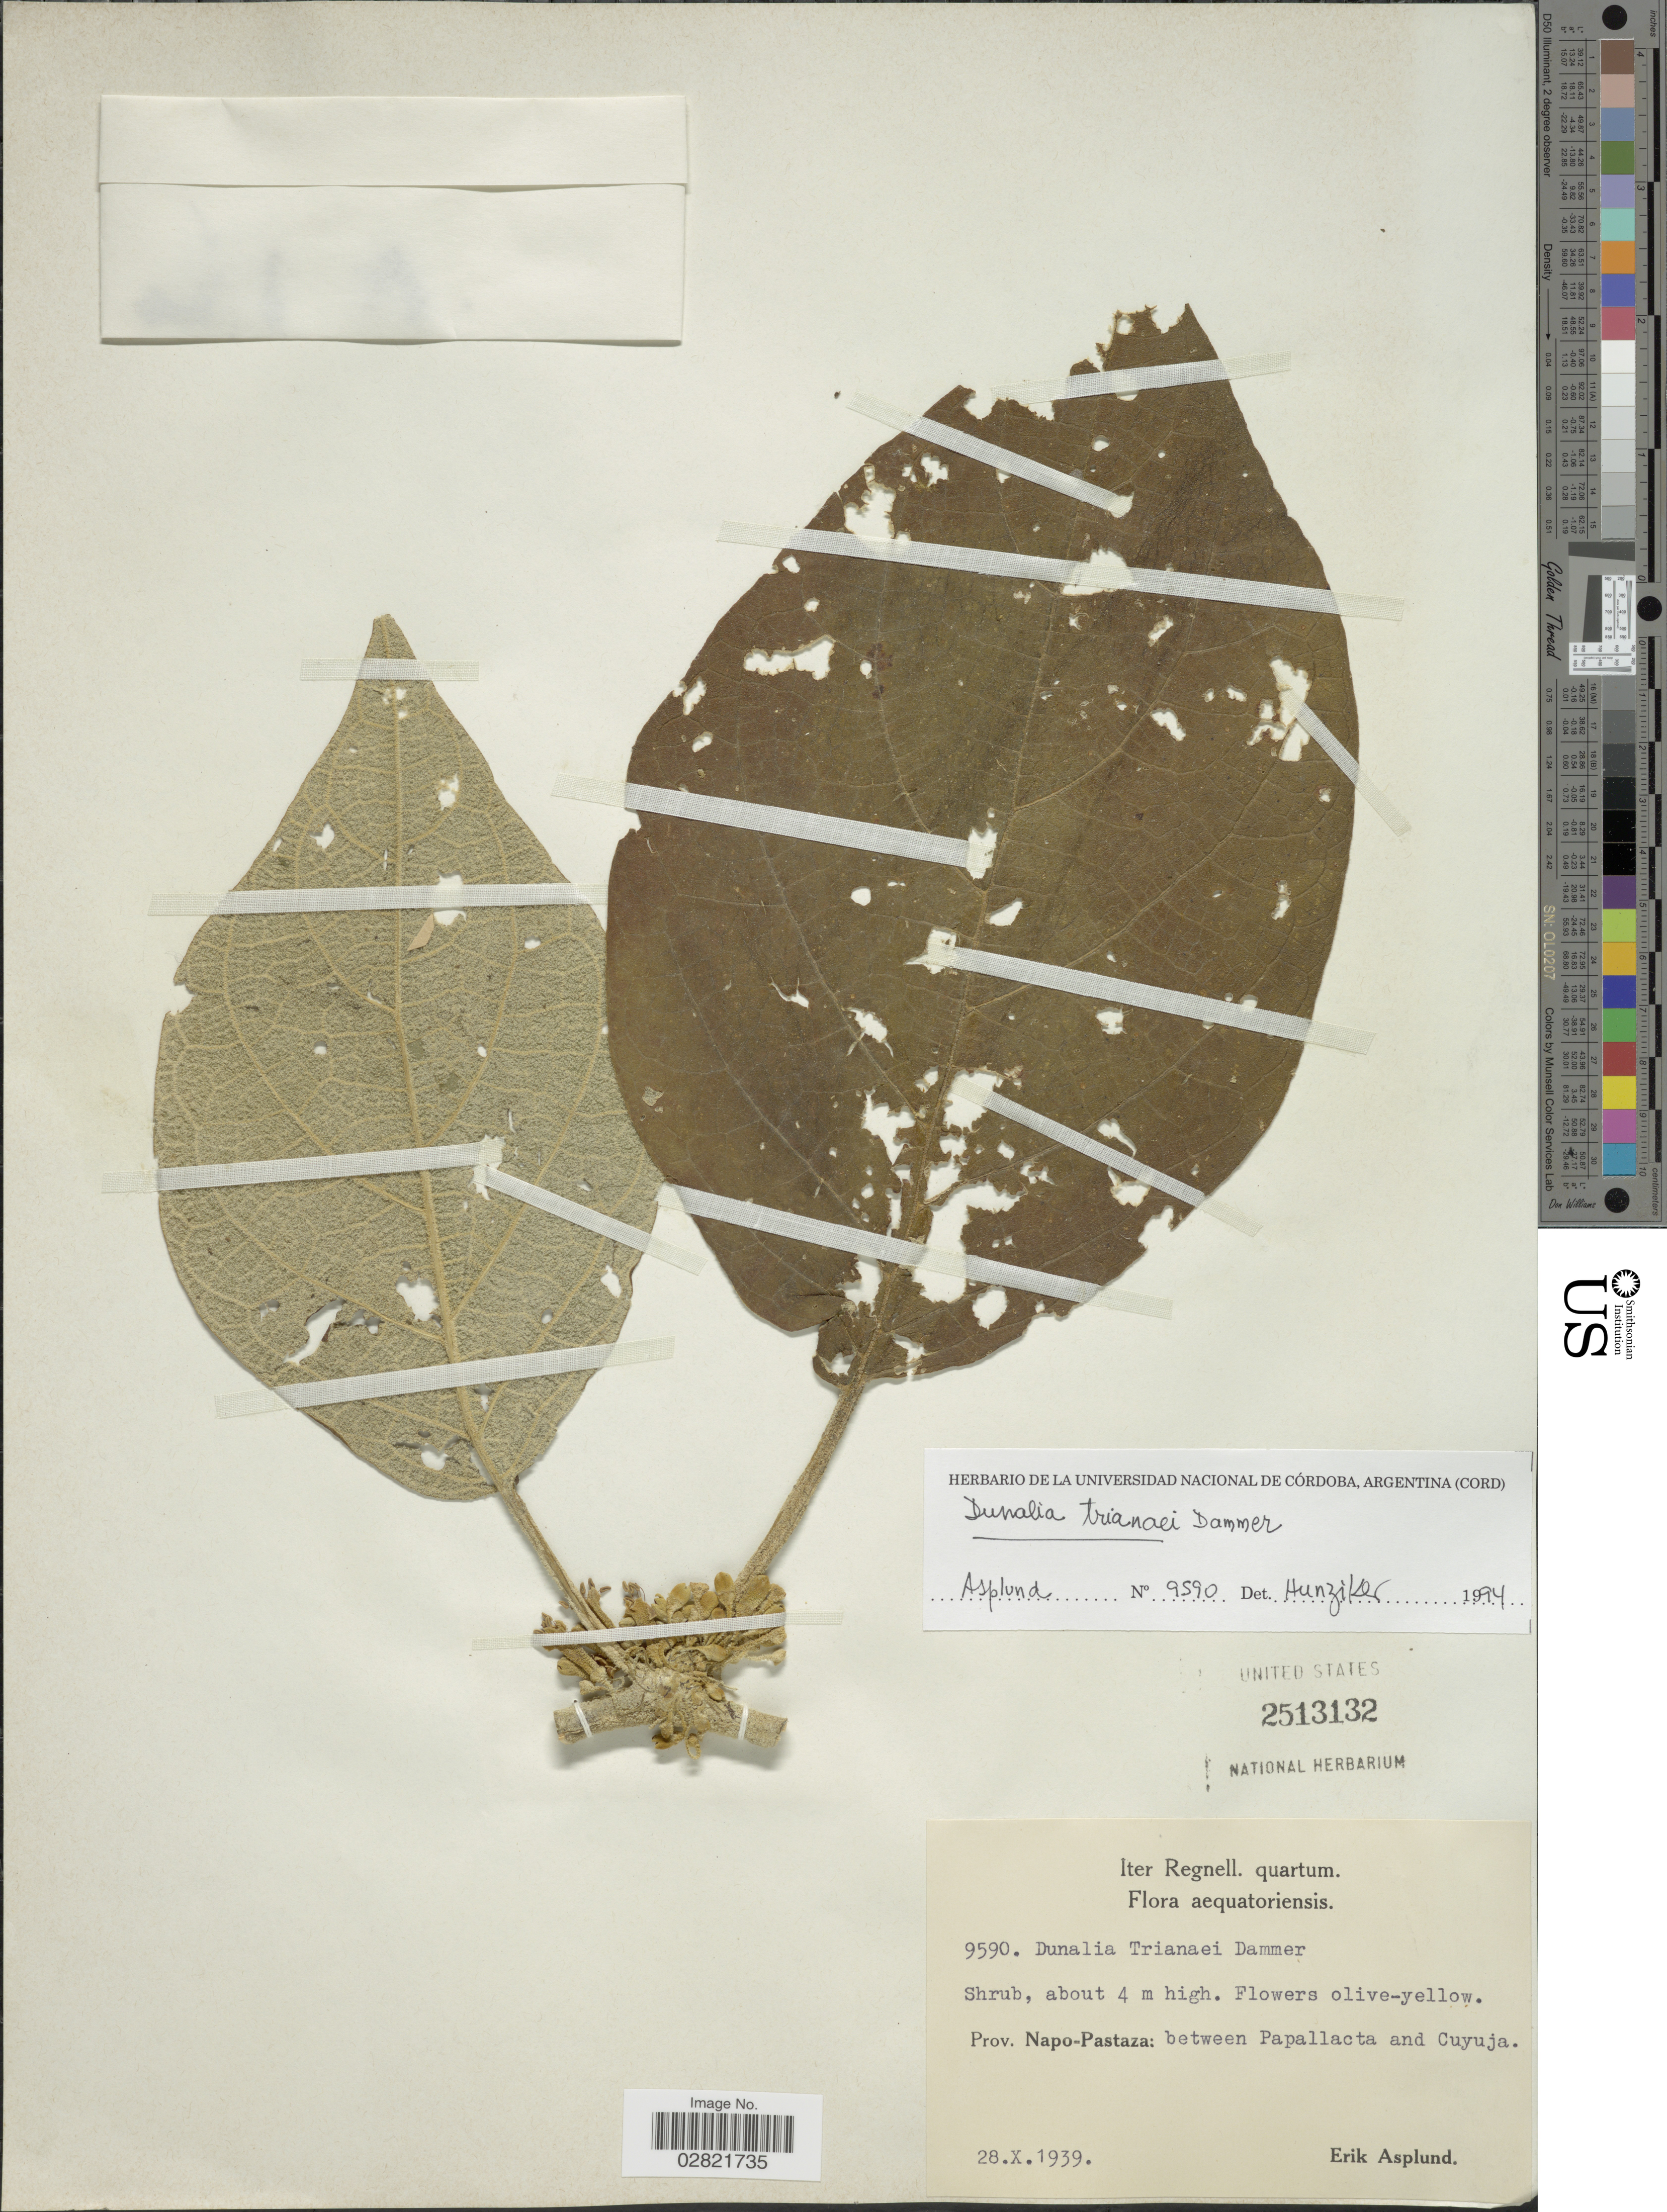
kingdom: Plantae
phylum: Tracheophyta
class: Magnoliopsida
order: Solanales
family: Solanaceae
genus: Dunalia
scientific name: Dunalia trianaei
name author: Dammer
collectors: E. Asplund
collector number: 9590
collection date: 1939-10-28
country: Ecuador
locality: Aequatoriensis. Prov. Napo-Pastaza: between Papallacta and Cuyuja.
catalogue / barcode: US 2513132